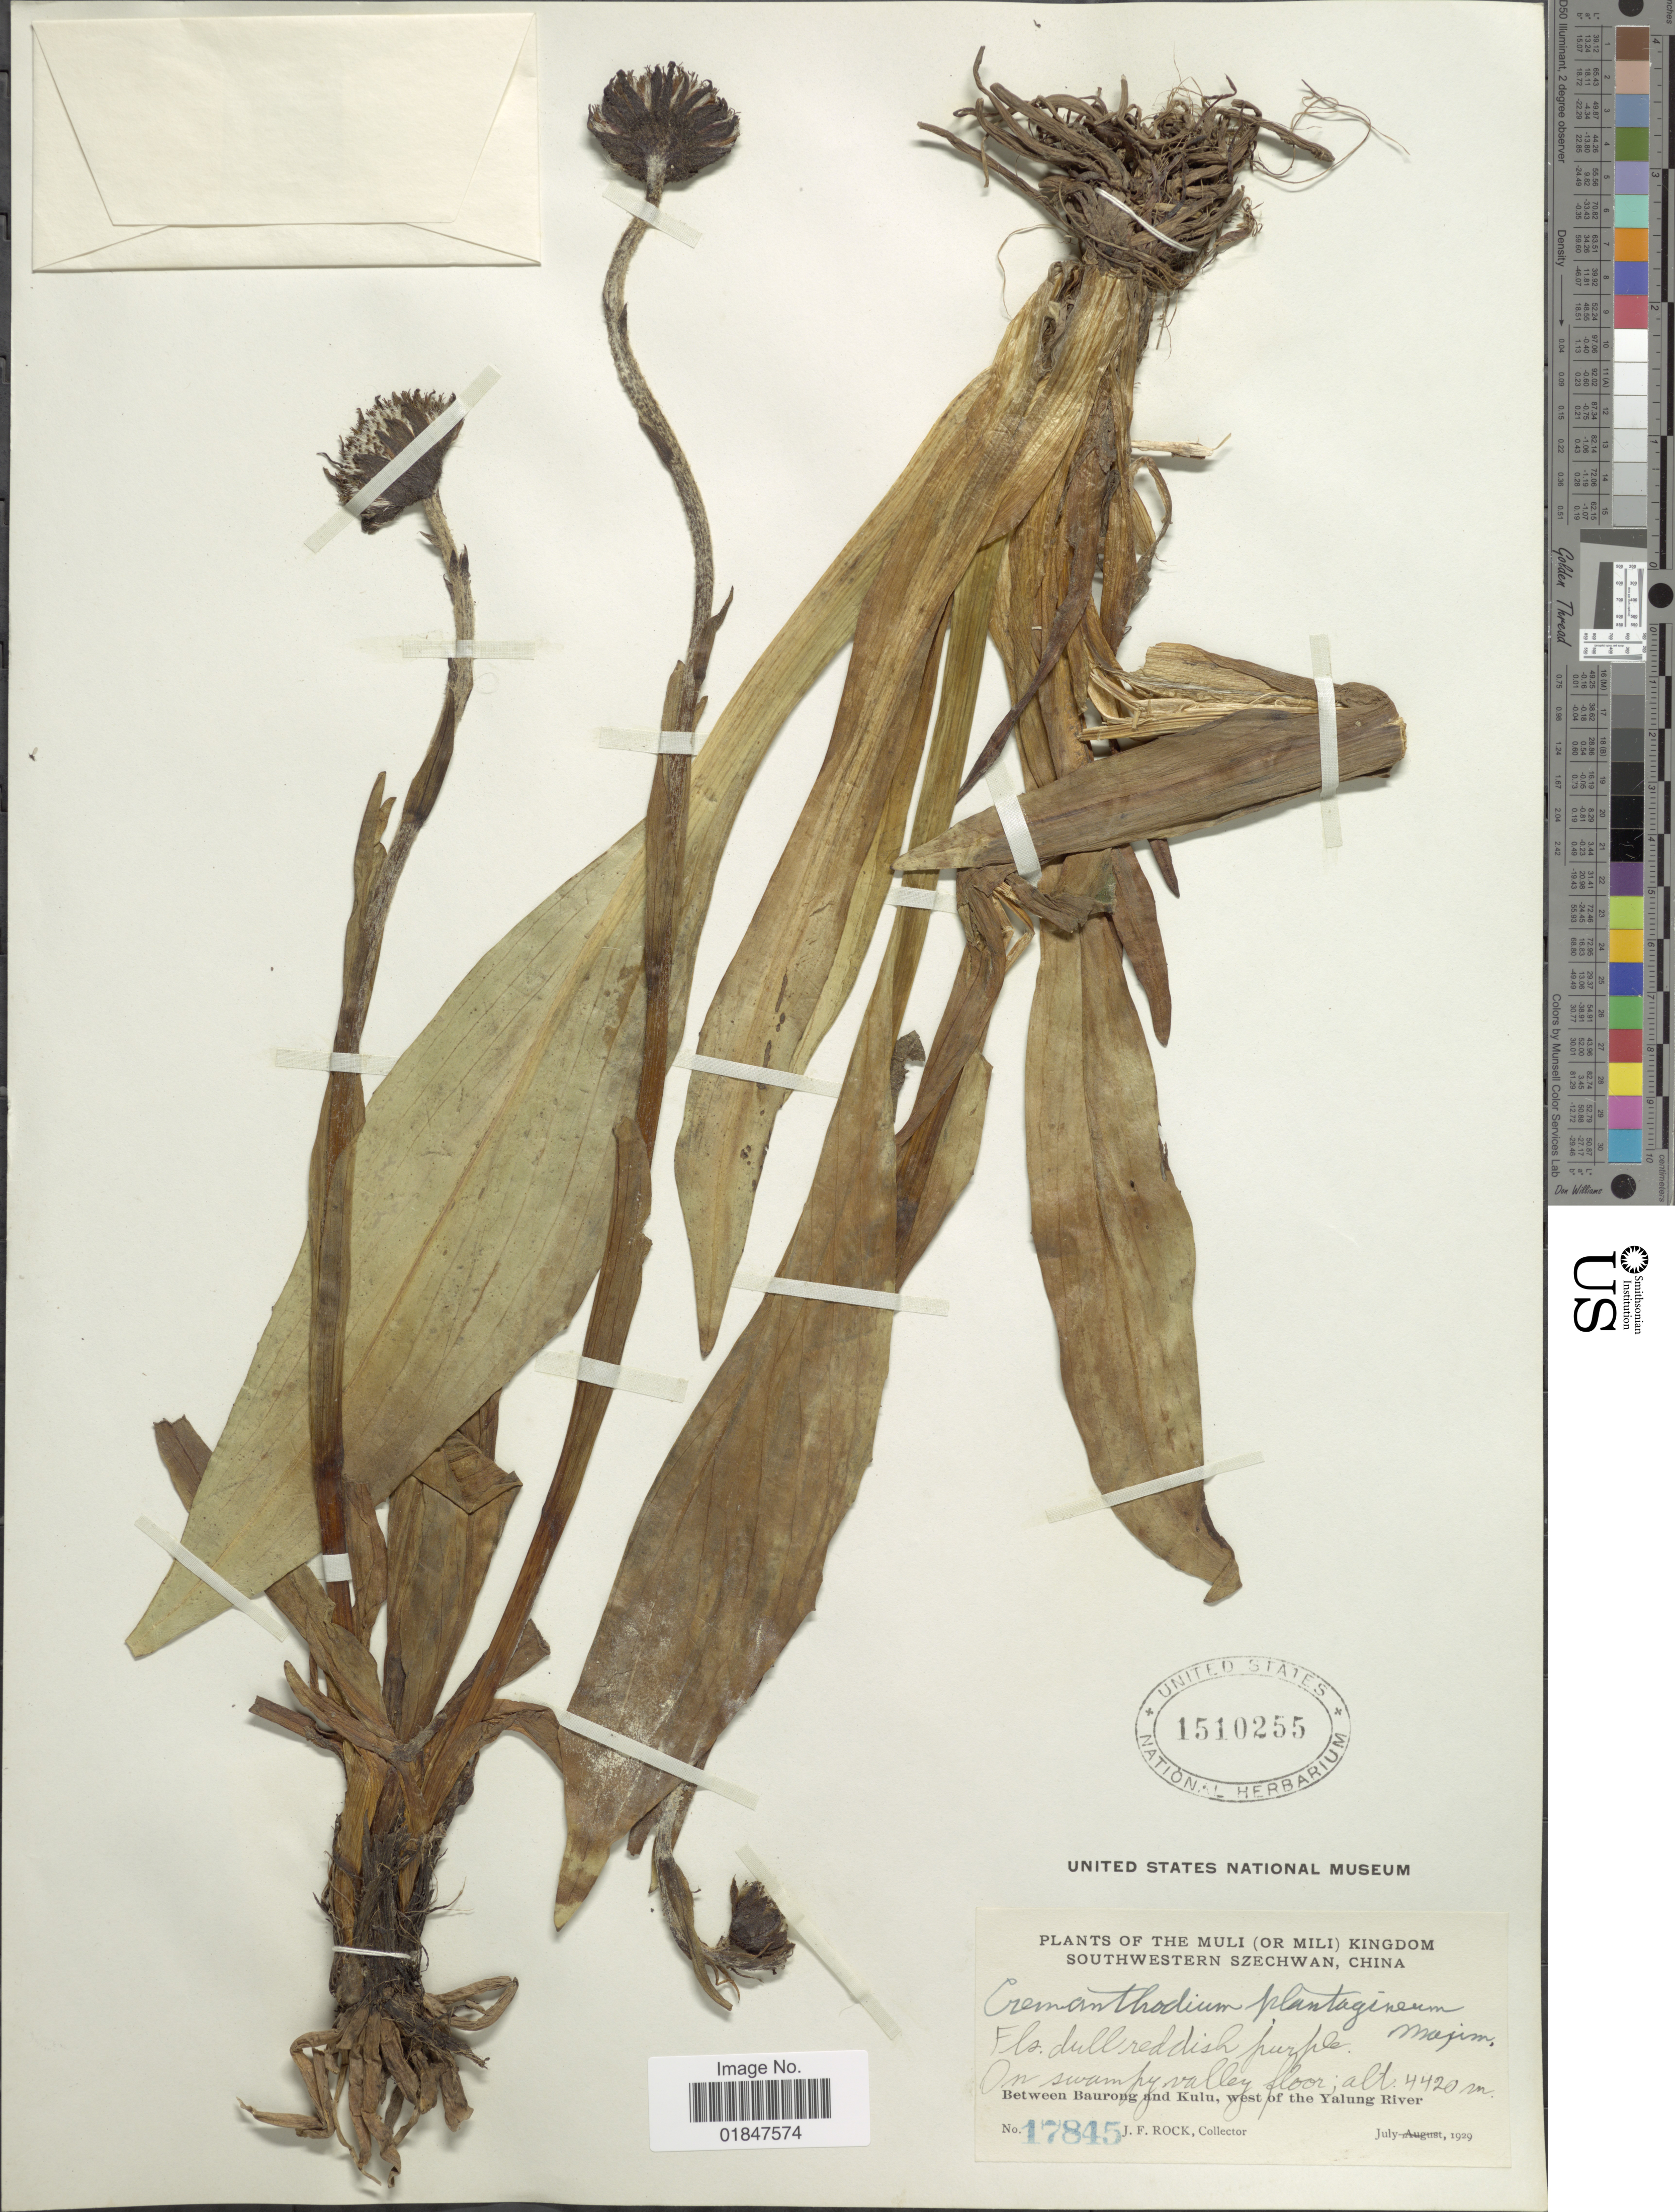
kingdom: Plantae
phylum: Tracheophyta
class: Magnoliopsida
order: Asterales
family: Asteraceae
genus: Cremanthodium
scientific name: Cremanthodium ellisii var. ellisii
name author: (Hook. f.) Kitam.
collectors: J. Rock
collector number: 17845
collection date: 1929-07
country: China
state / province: Sichuan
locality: The Muli (or Mili) Kingdom, Southwestern Szechuan, Between Baurong and Kulu, west of the Yalung River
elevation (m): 4420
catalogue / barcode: US 1510255